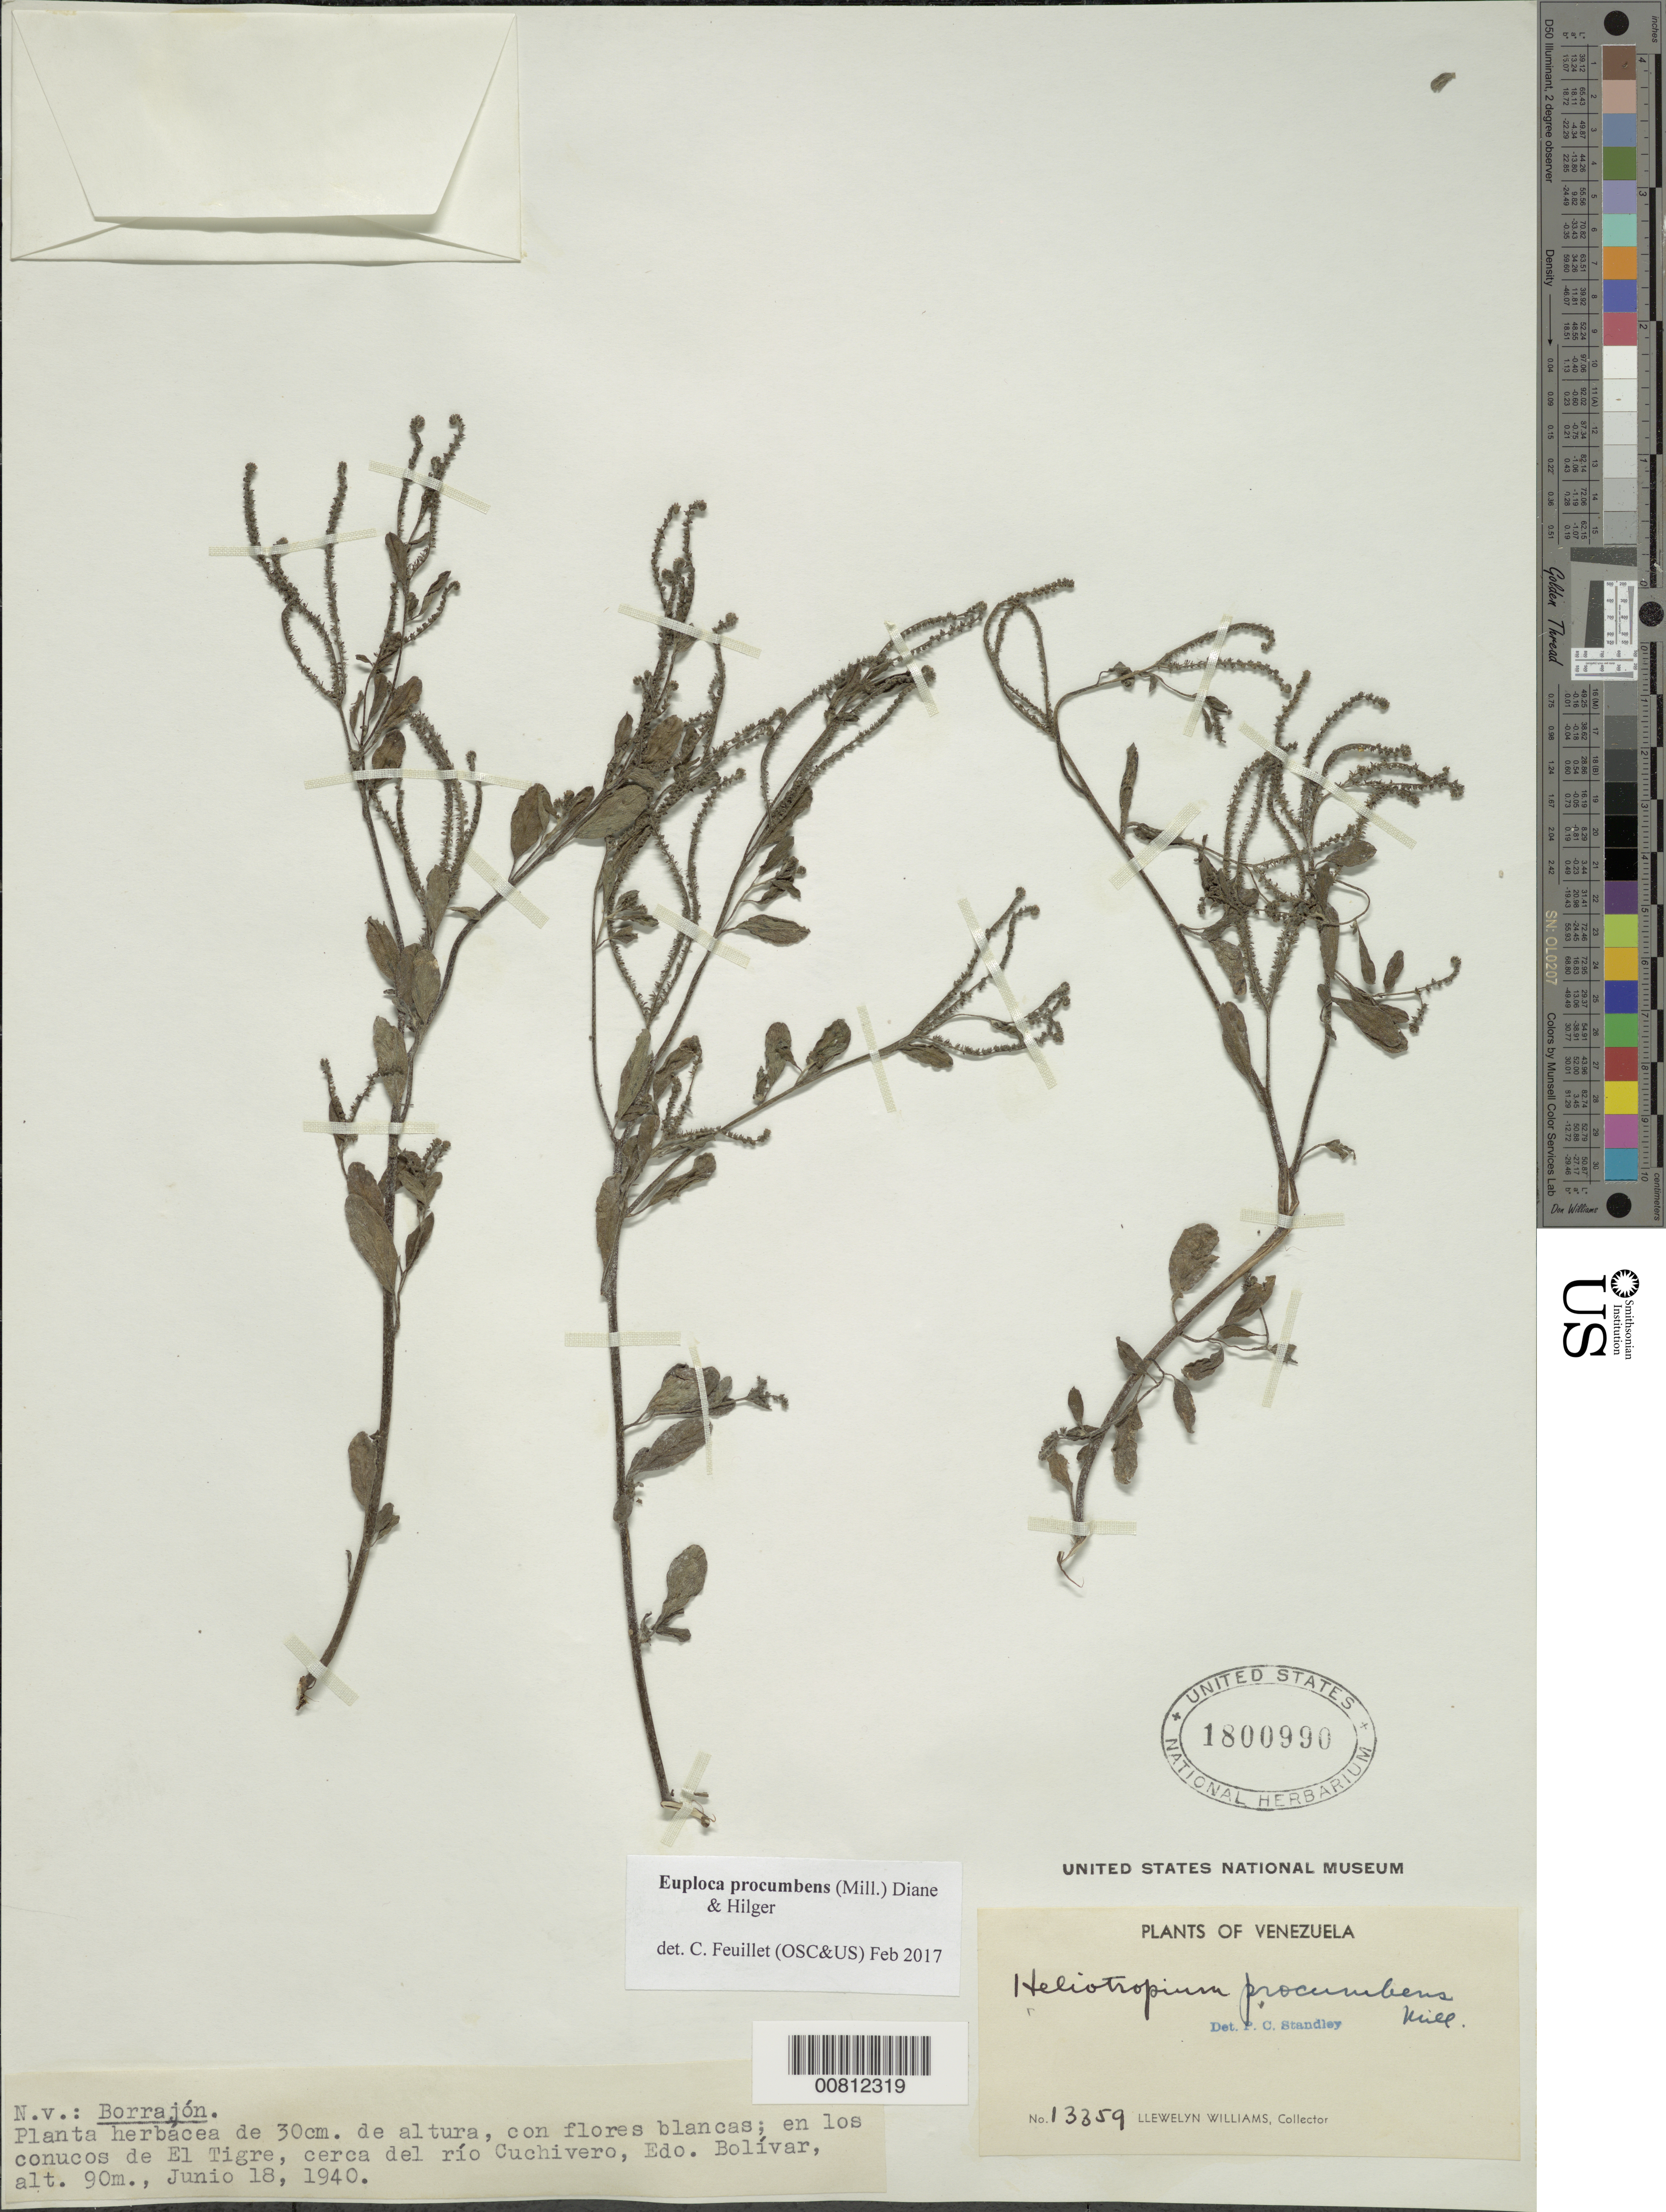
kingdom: Plantae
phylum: Tracheophyta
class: Magnoliopsida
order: Boraginales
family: Heliotropiaceae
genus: Heliotropium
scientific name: Heliotropium procumbens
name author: Mill.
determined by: Standley, Paul C.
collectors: Ll. Williams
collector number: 13359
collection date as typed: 18-Jun-40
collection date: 1940-06-18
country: Venezuela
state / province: Bolívar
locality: El Tigre, cerca de El Río Cuchivero; San Vicente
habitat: En los conucos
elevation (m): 90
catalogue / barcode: US 1800990